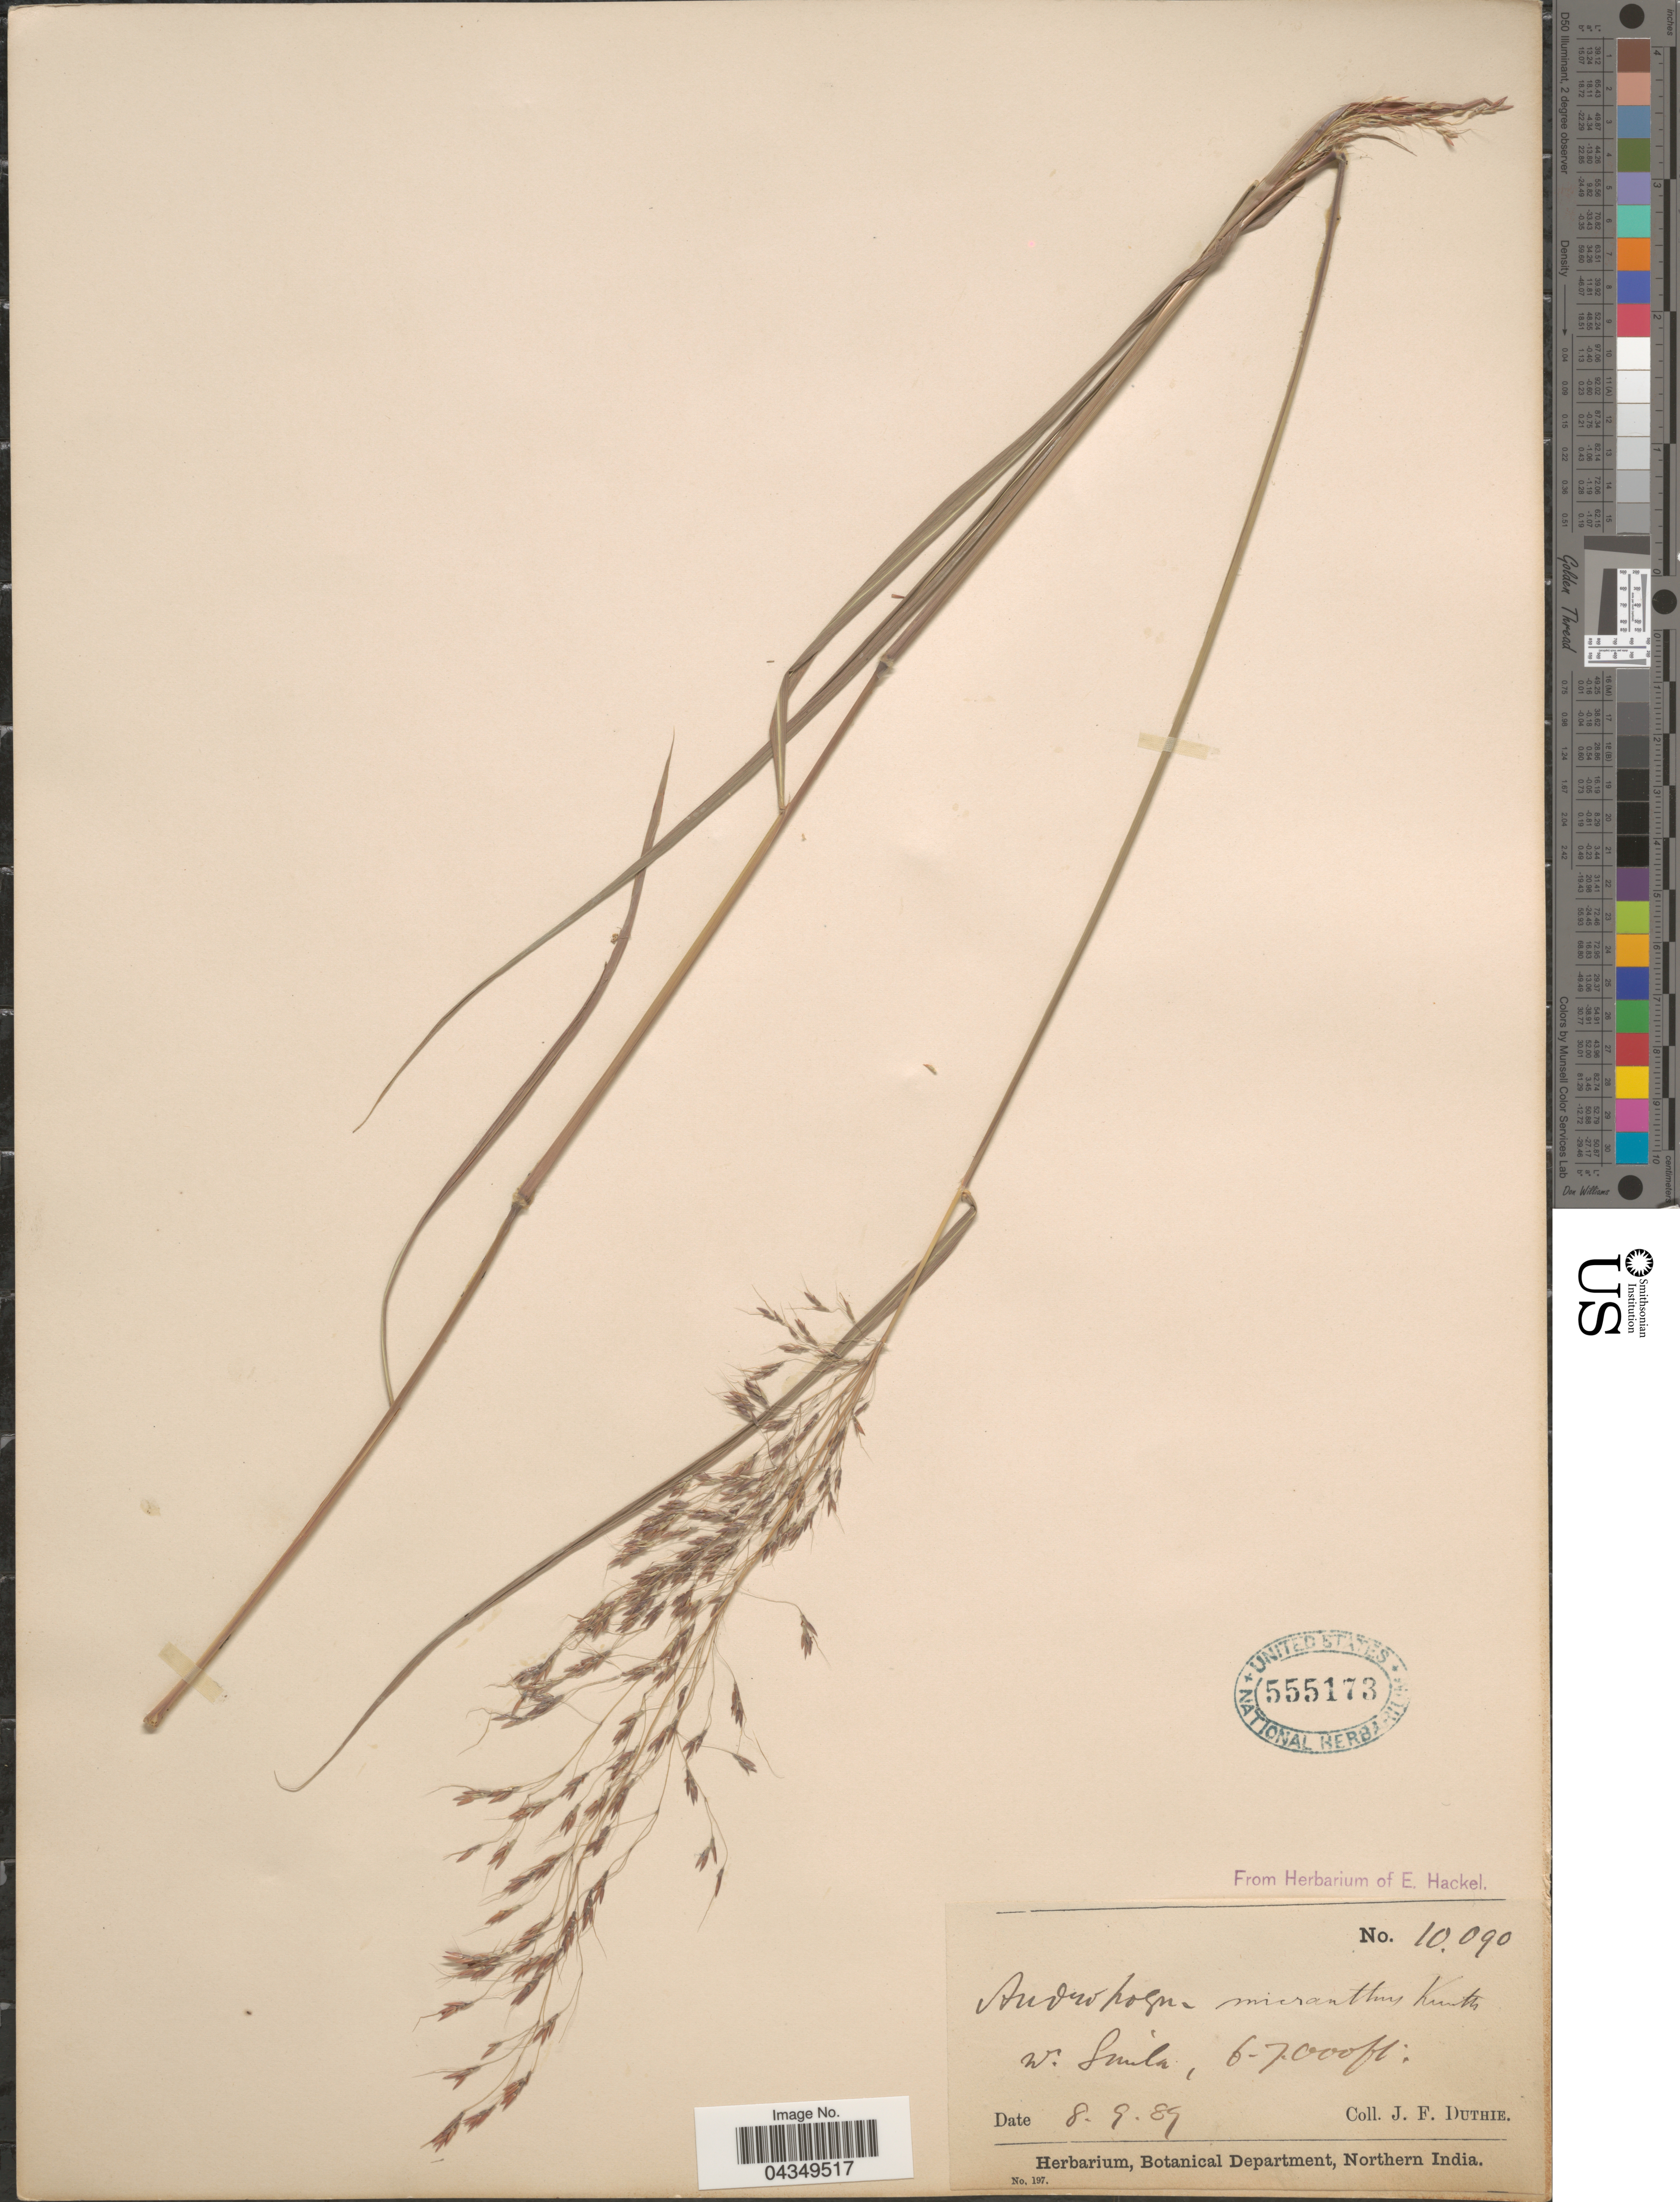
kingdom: Plantae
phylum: Tracheophyta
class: Liliopsida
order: Poales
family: Poaceae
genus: Capillipedium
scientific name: Capillipedium parviflorum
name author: (R. Br.) Stapf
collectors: J. F. Duthie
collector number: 10090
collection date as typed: Transcribed d/m/y: 8/9/89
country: India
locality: W. Simla.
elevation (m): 1829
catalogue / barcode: US 555173